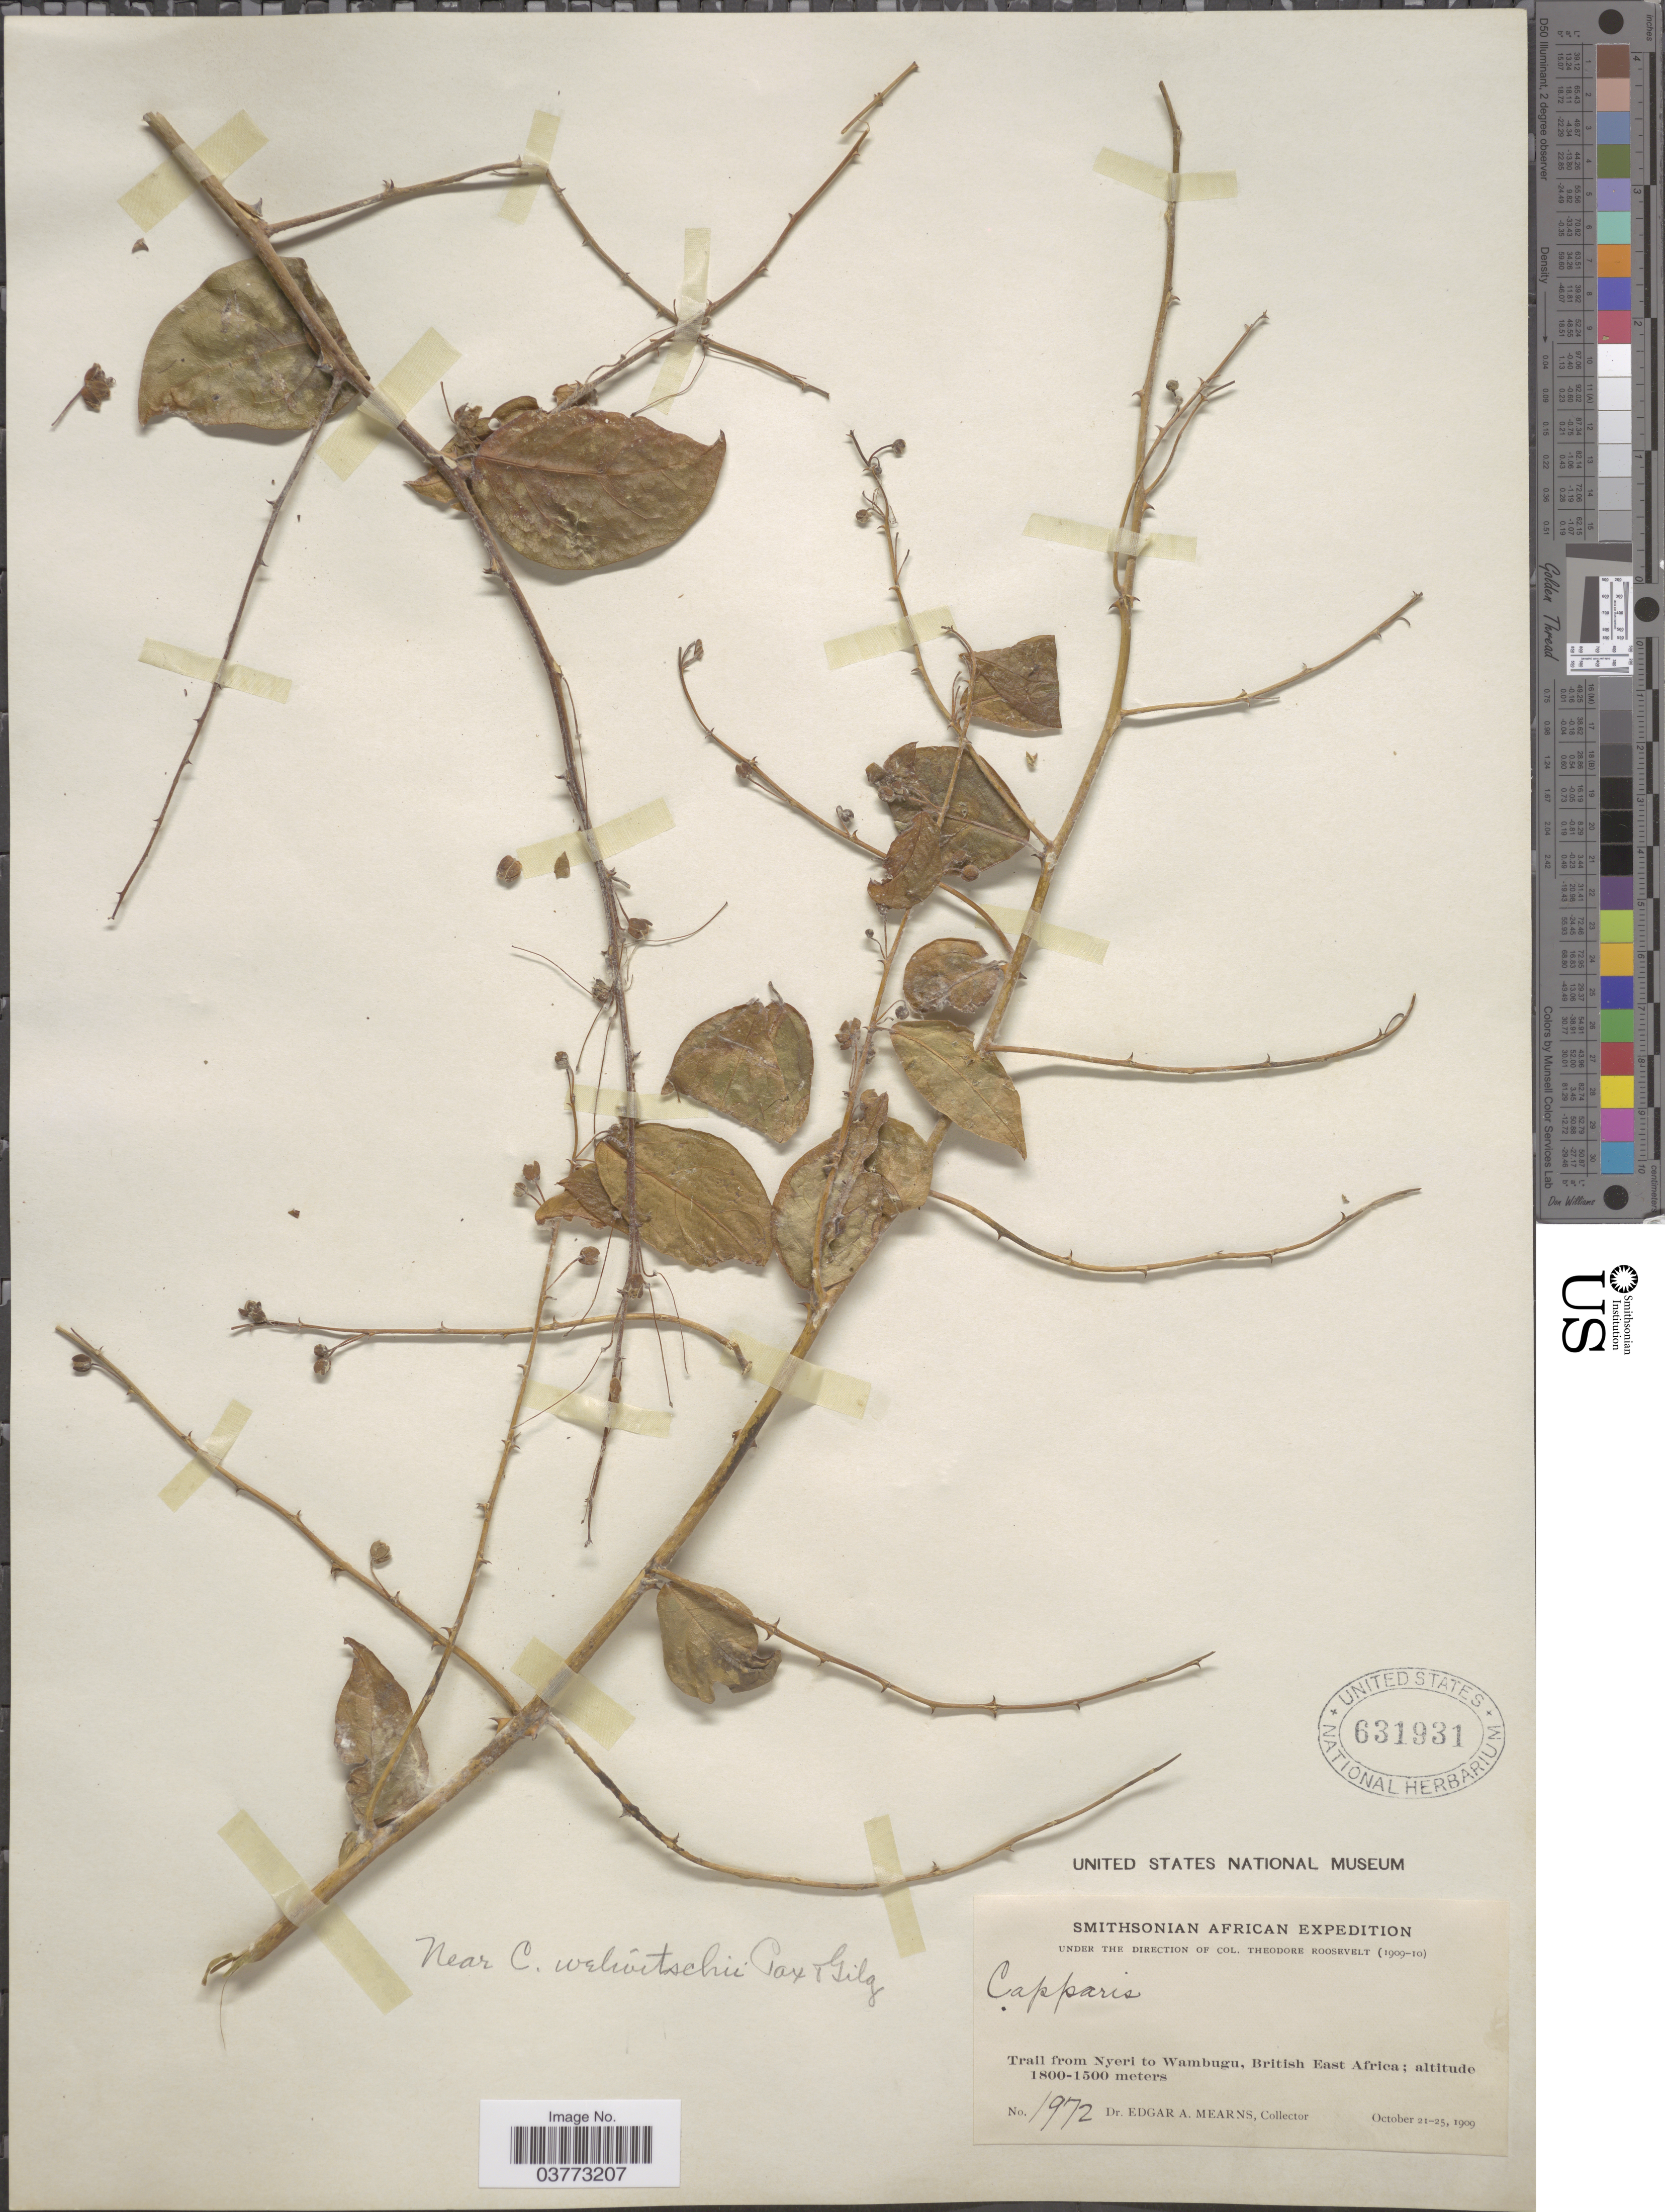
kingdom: Plantae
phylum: Tracheophyta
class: Magnoliopsida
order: Brassicales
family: Capparaceae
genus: Capparis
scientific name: Capparis welwitschii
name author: Pax & Gilg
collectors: E. A. Mearns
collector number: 1972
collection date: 1909-10-21/1909-10-25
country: Kenya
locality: Trail from Nyeri to Wambugu, British East Africa.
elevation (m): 1500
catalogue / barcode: US 631931